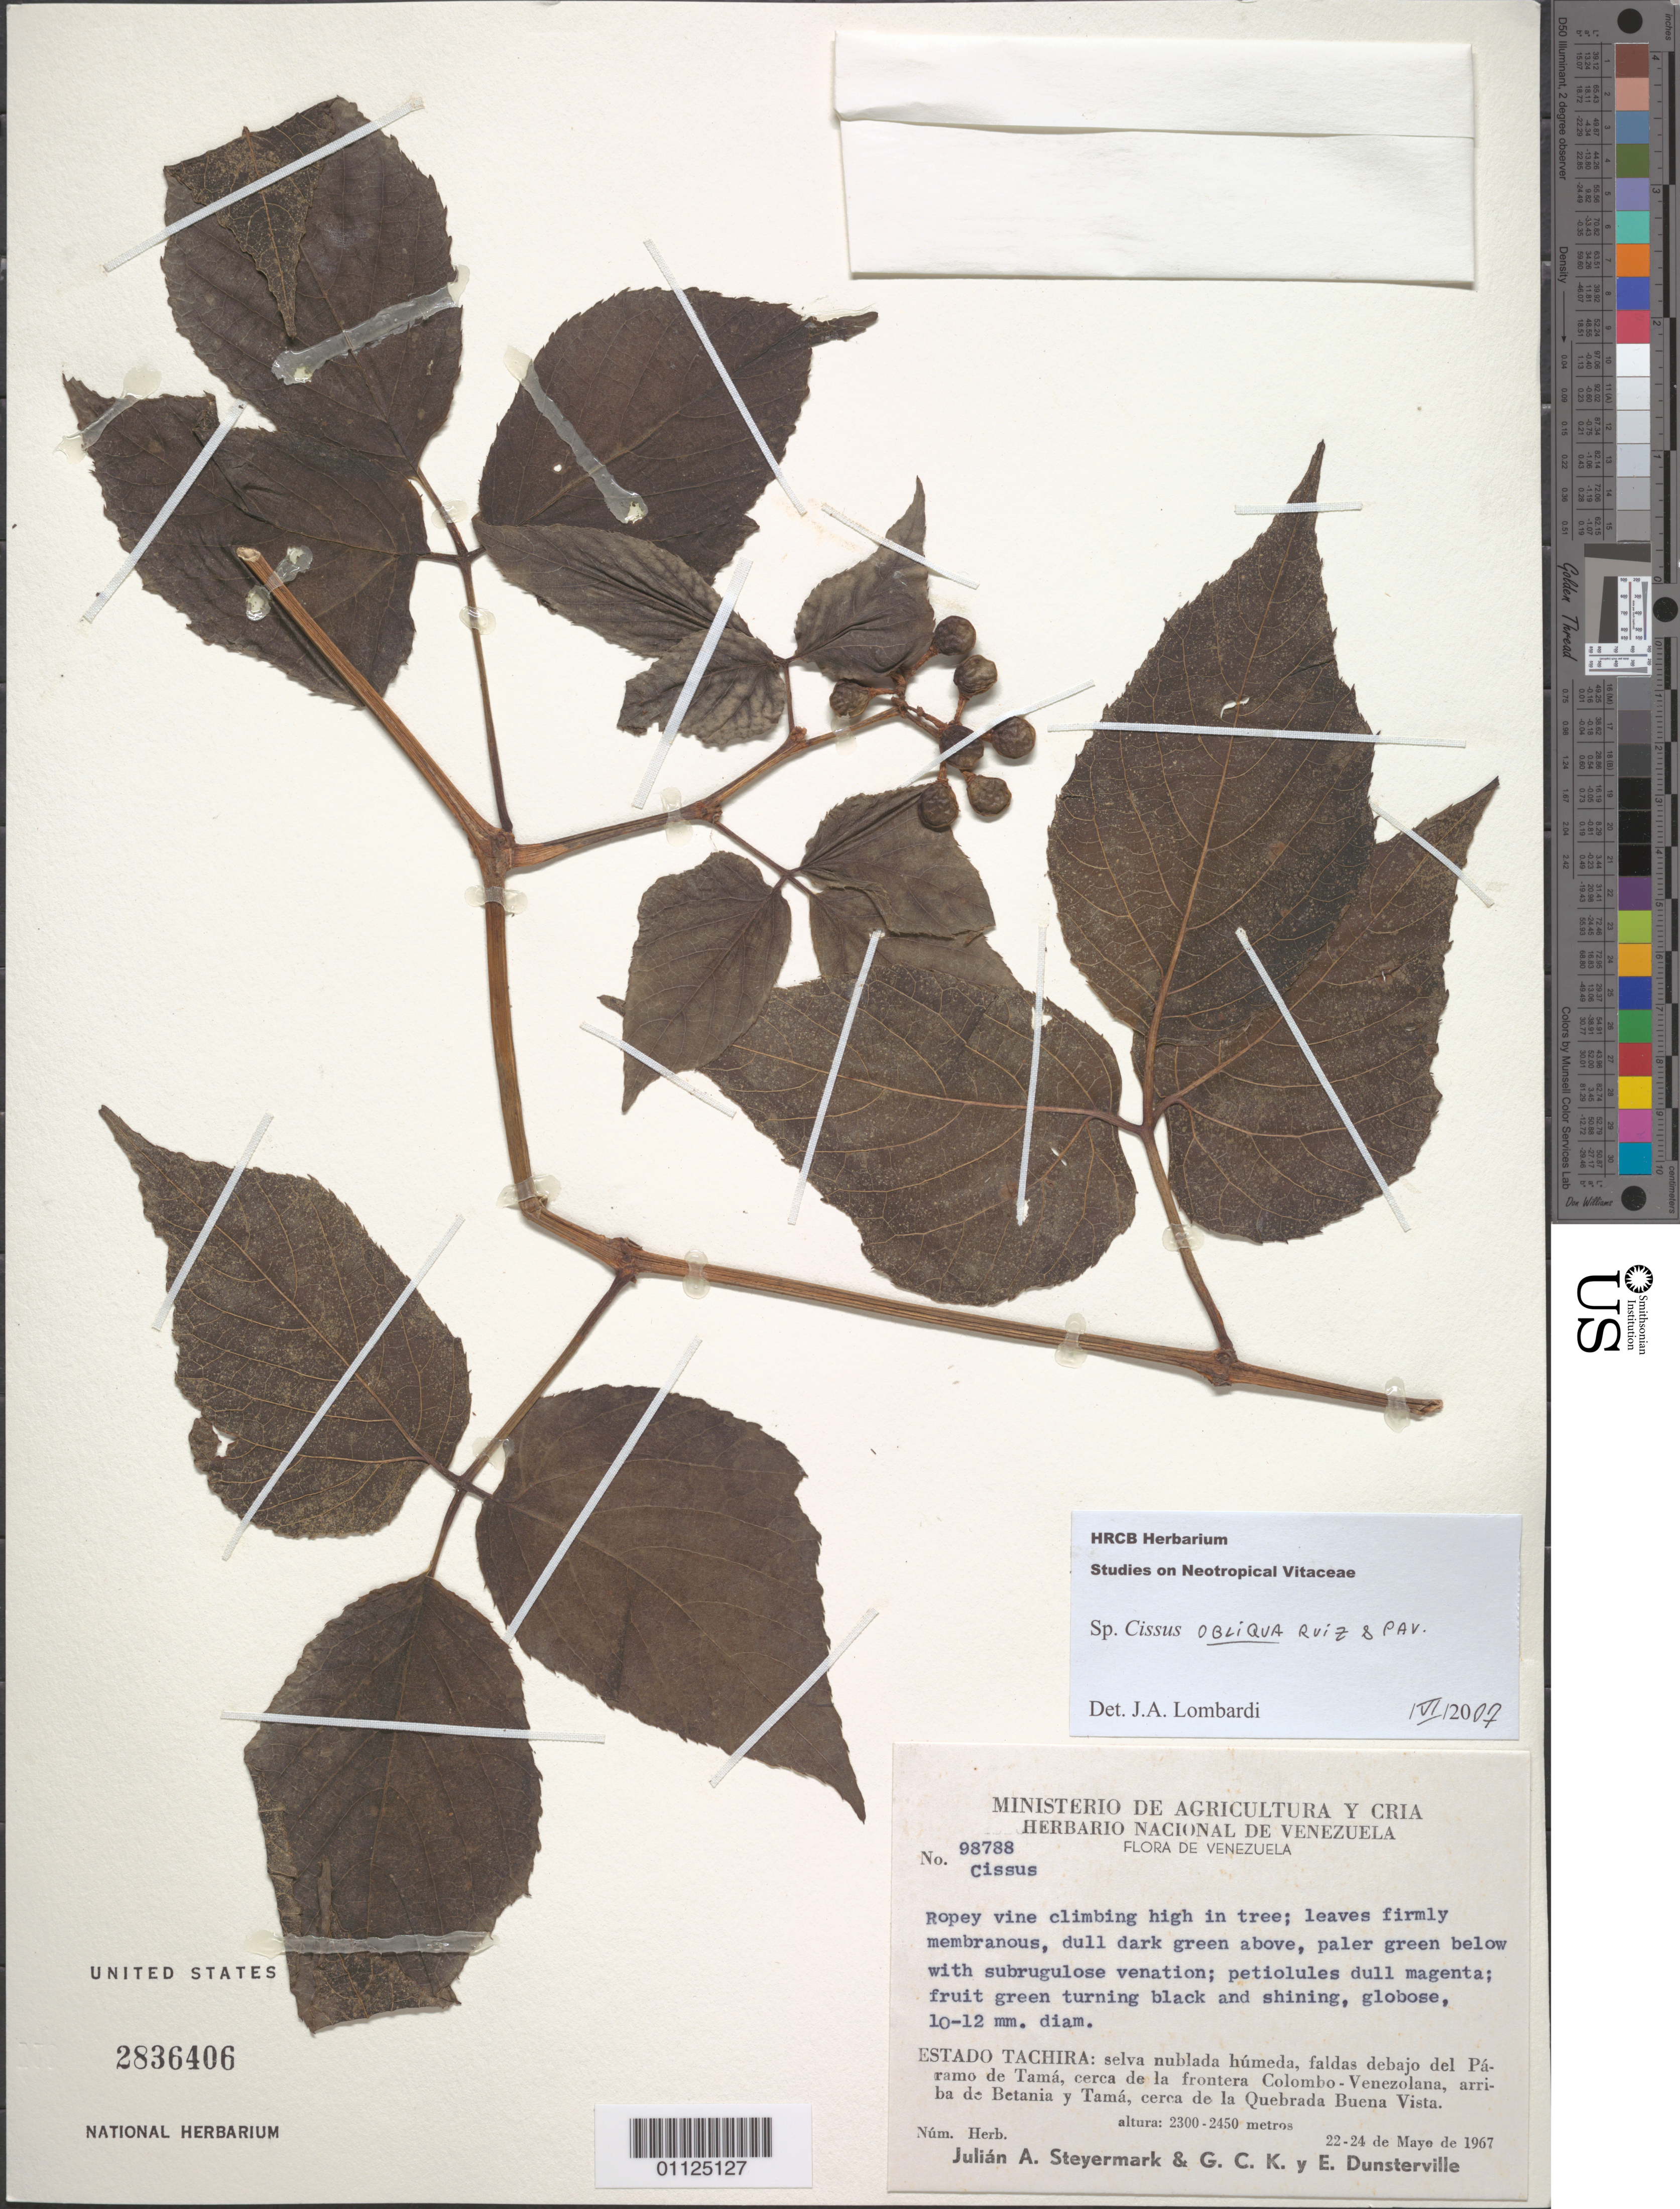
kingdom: Plantae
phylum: Tracheophyta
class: Magnoliopsida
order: Vitales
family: Vitaceae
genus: Cissus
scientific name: Cissus obliqua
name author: Ruiz & Pav.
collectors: J. Steyermark & G. C. K. Dunsterville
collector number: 98788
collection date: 1967-05-22/1967-05-24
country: Venezuela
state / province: Táchira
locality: Selva nublada humeda, faldas debajo del Paramo de Tama, cerca de la frontera Colombo - Venezolana, arriba de Betania y Tama, cerca de la Quebrada Buena Vista.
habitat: Ropey vine climbing high in tree.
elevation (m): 2300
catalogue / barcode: US 2836406